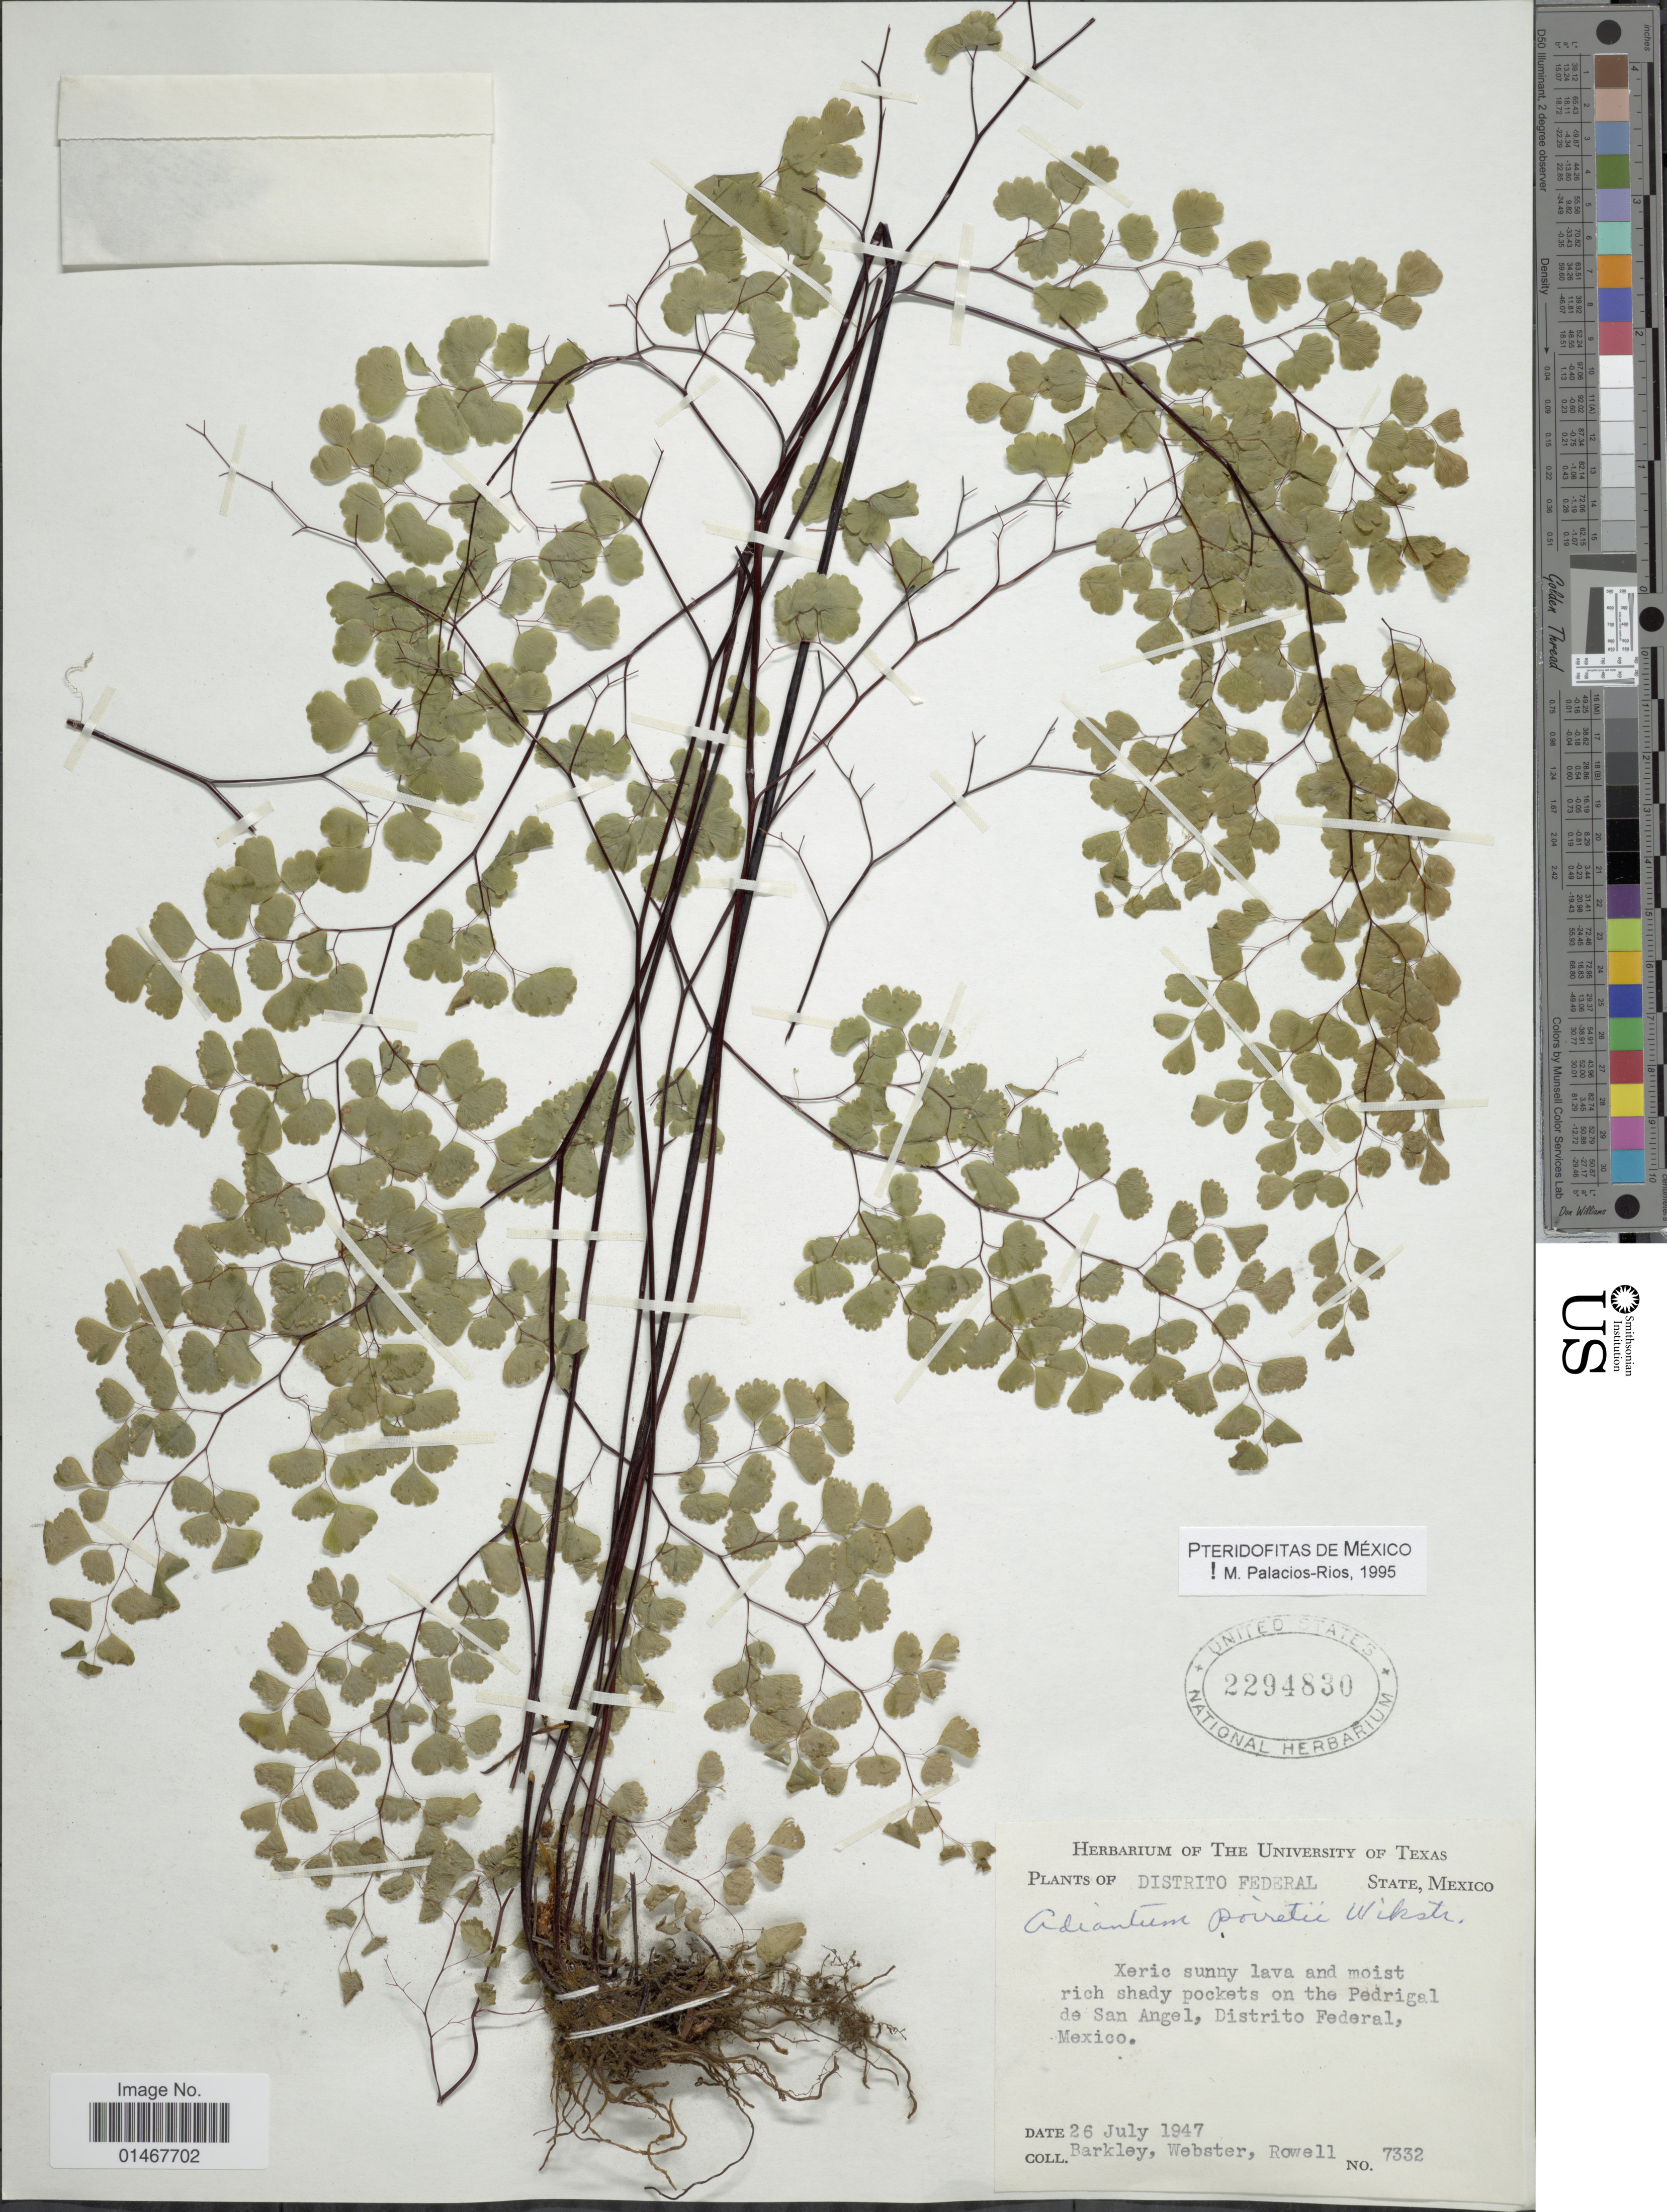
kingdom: Plantae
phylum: Tracheophyta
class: Polypodiopsida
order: Polypodiales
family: Pteridaceae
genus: Adiantum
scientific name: Adiantum poiretii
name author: Wikstr.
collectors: -- Barkley, -. Webster & Rowell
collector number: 7332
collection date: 1947-07-26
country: Mexico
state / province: Distrito Federal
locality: Xeric sunny lava and moist rich shady pockets on he Pedrigal de San Angel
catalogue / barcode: US 2294830